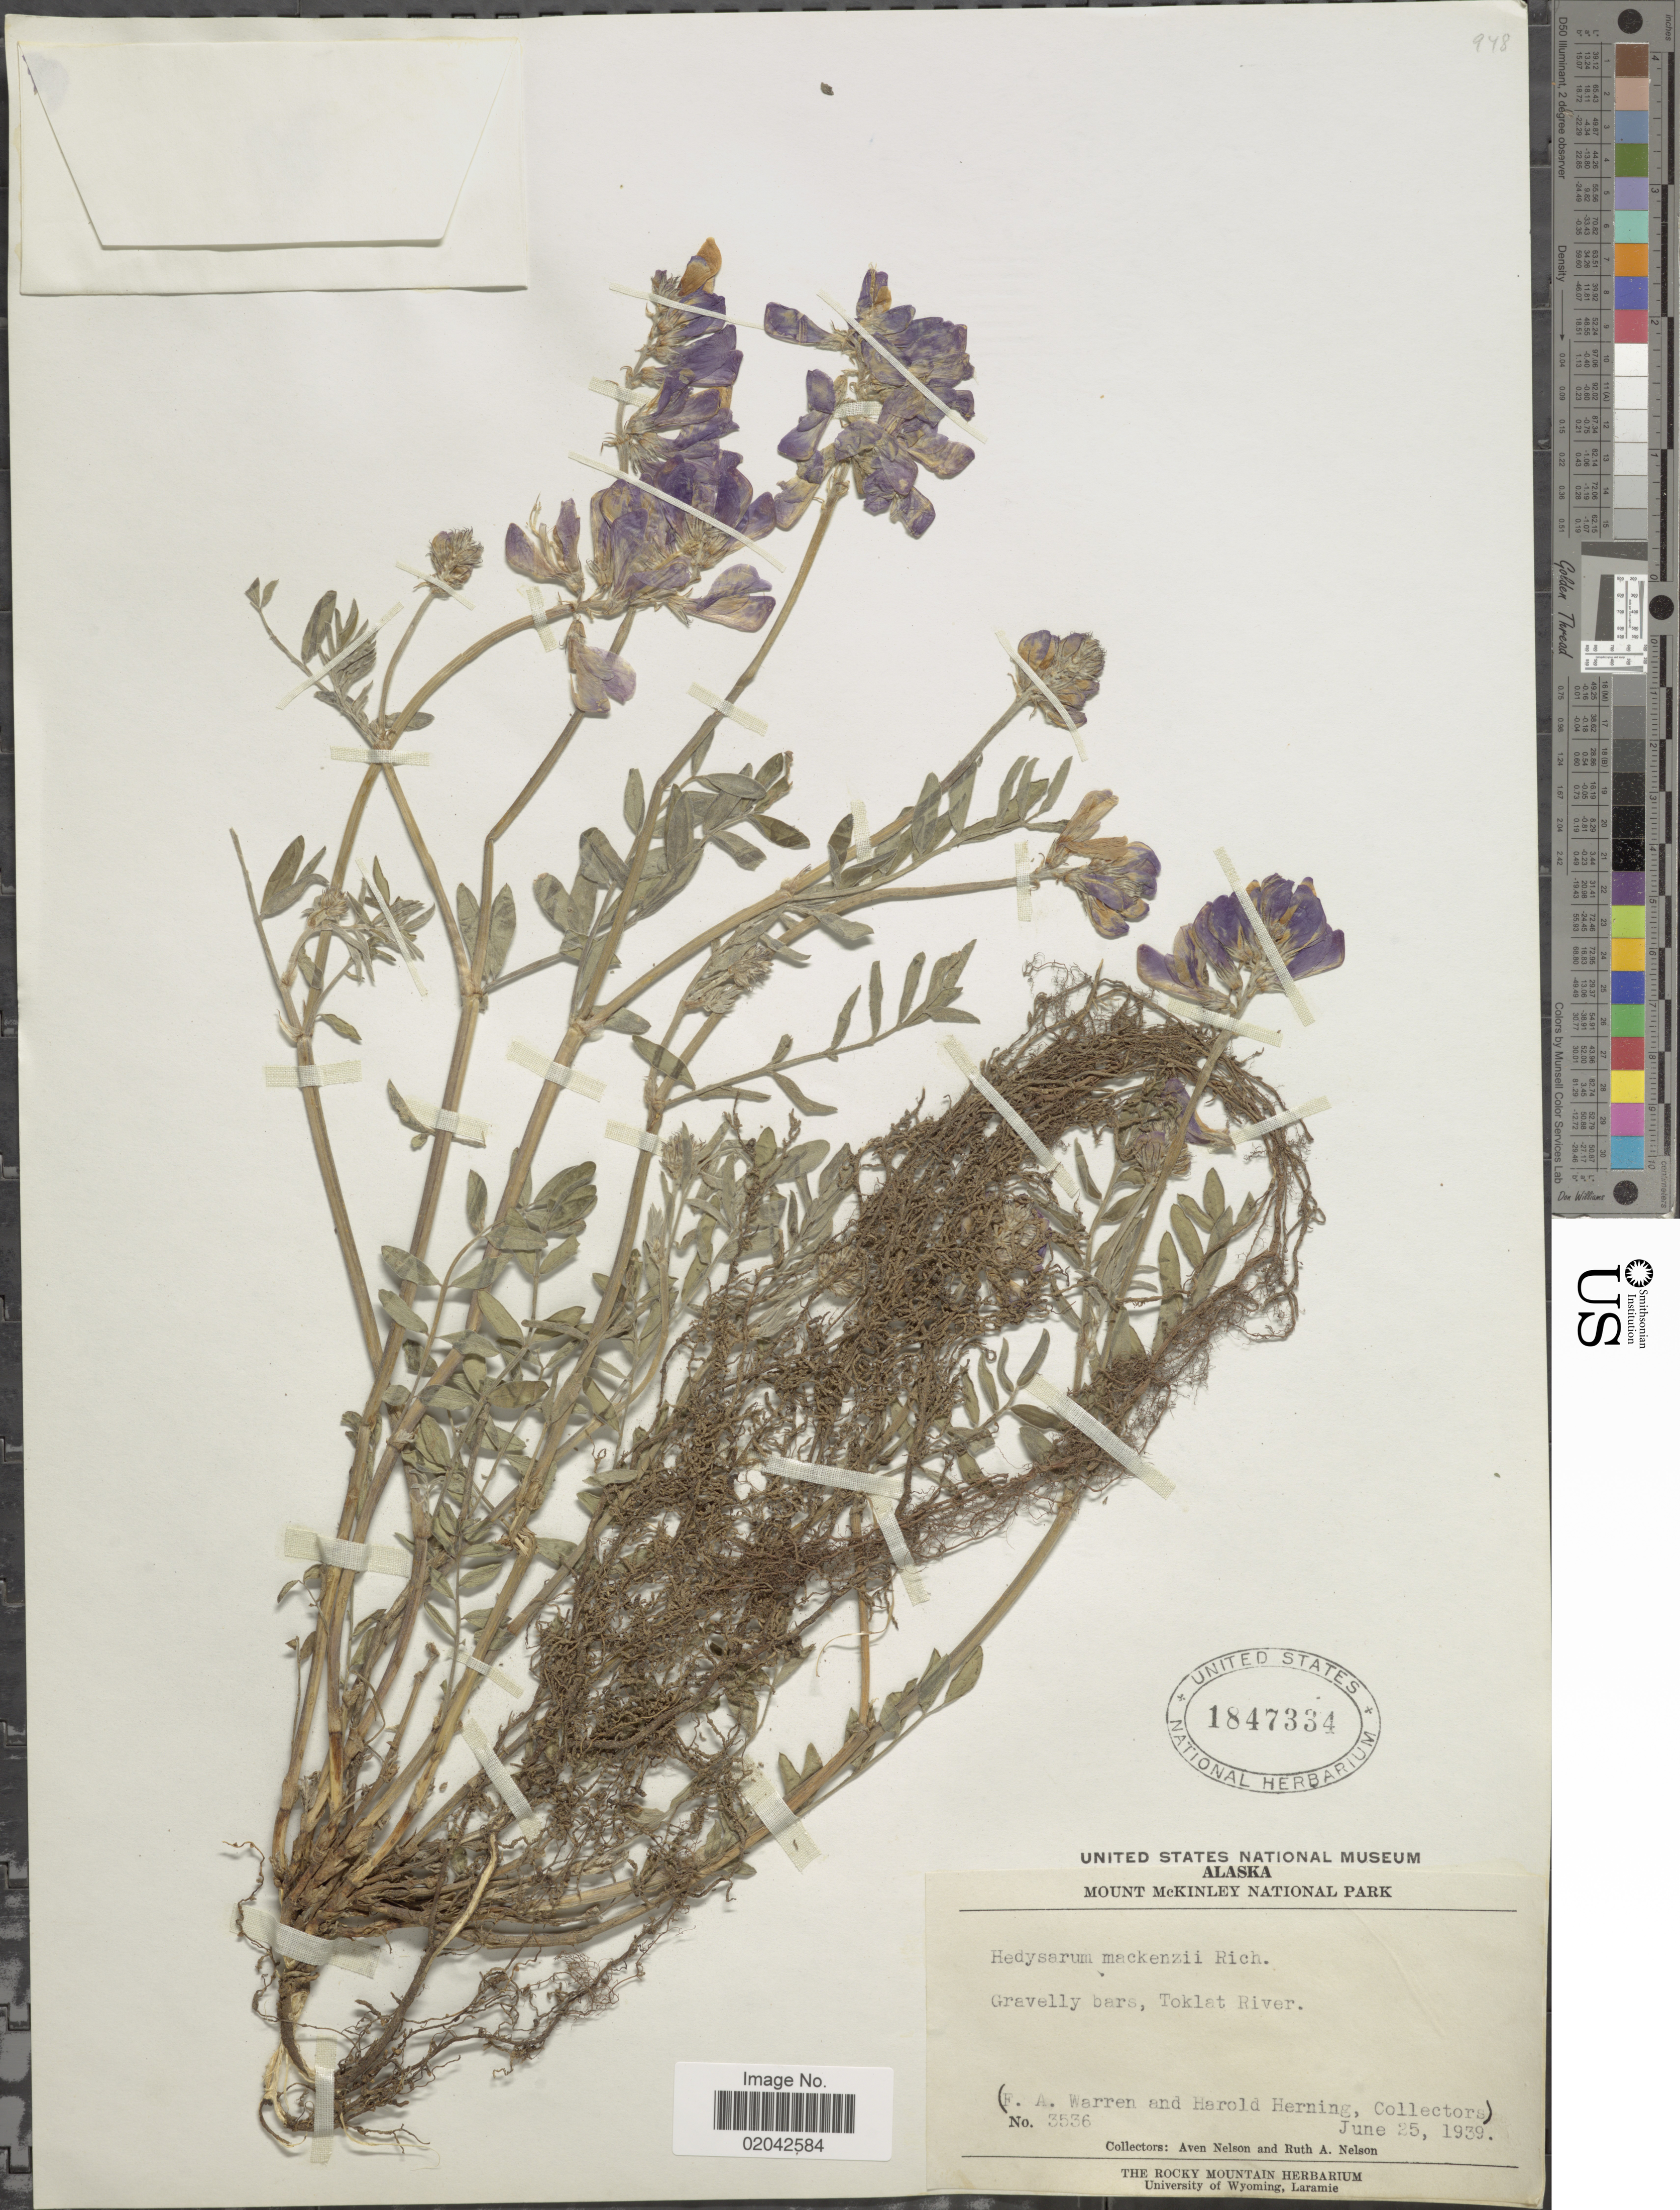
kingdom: Plantae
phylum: Tracheophyta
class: Magnoliopsida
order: Fabales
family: Fabaceae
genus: Hedysarum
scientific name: Hedysarum mackenziei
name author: Richardson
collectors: A. Nelson, R. A. Nelson, F. A. Warren & H. Herning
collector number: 3536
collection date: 1939-06-25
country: United States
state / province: Alaska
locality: Toklat River.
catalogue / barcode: US 1847334